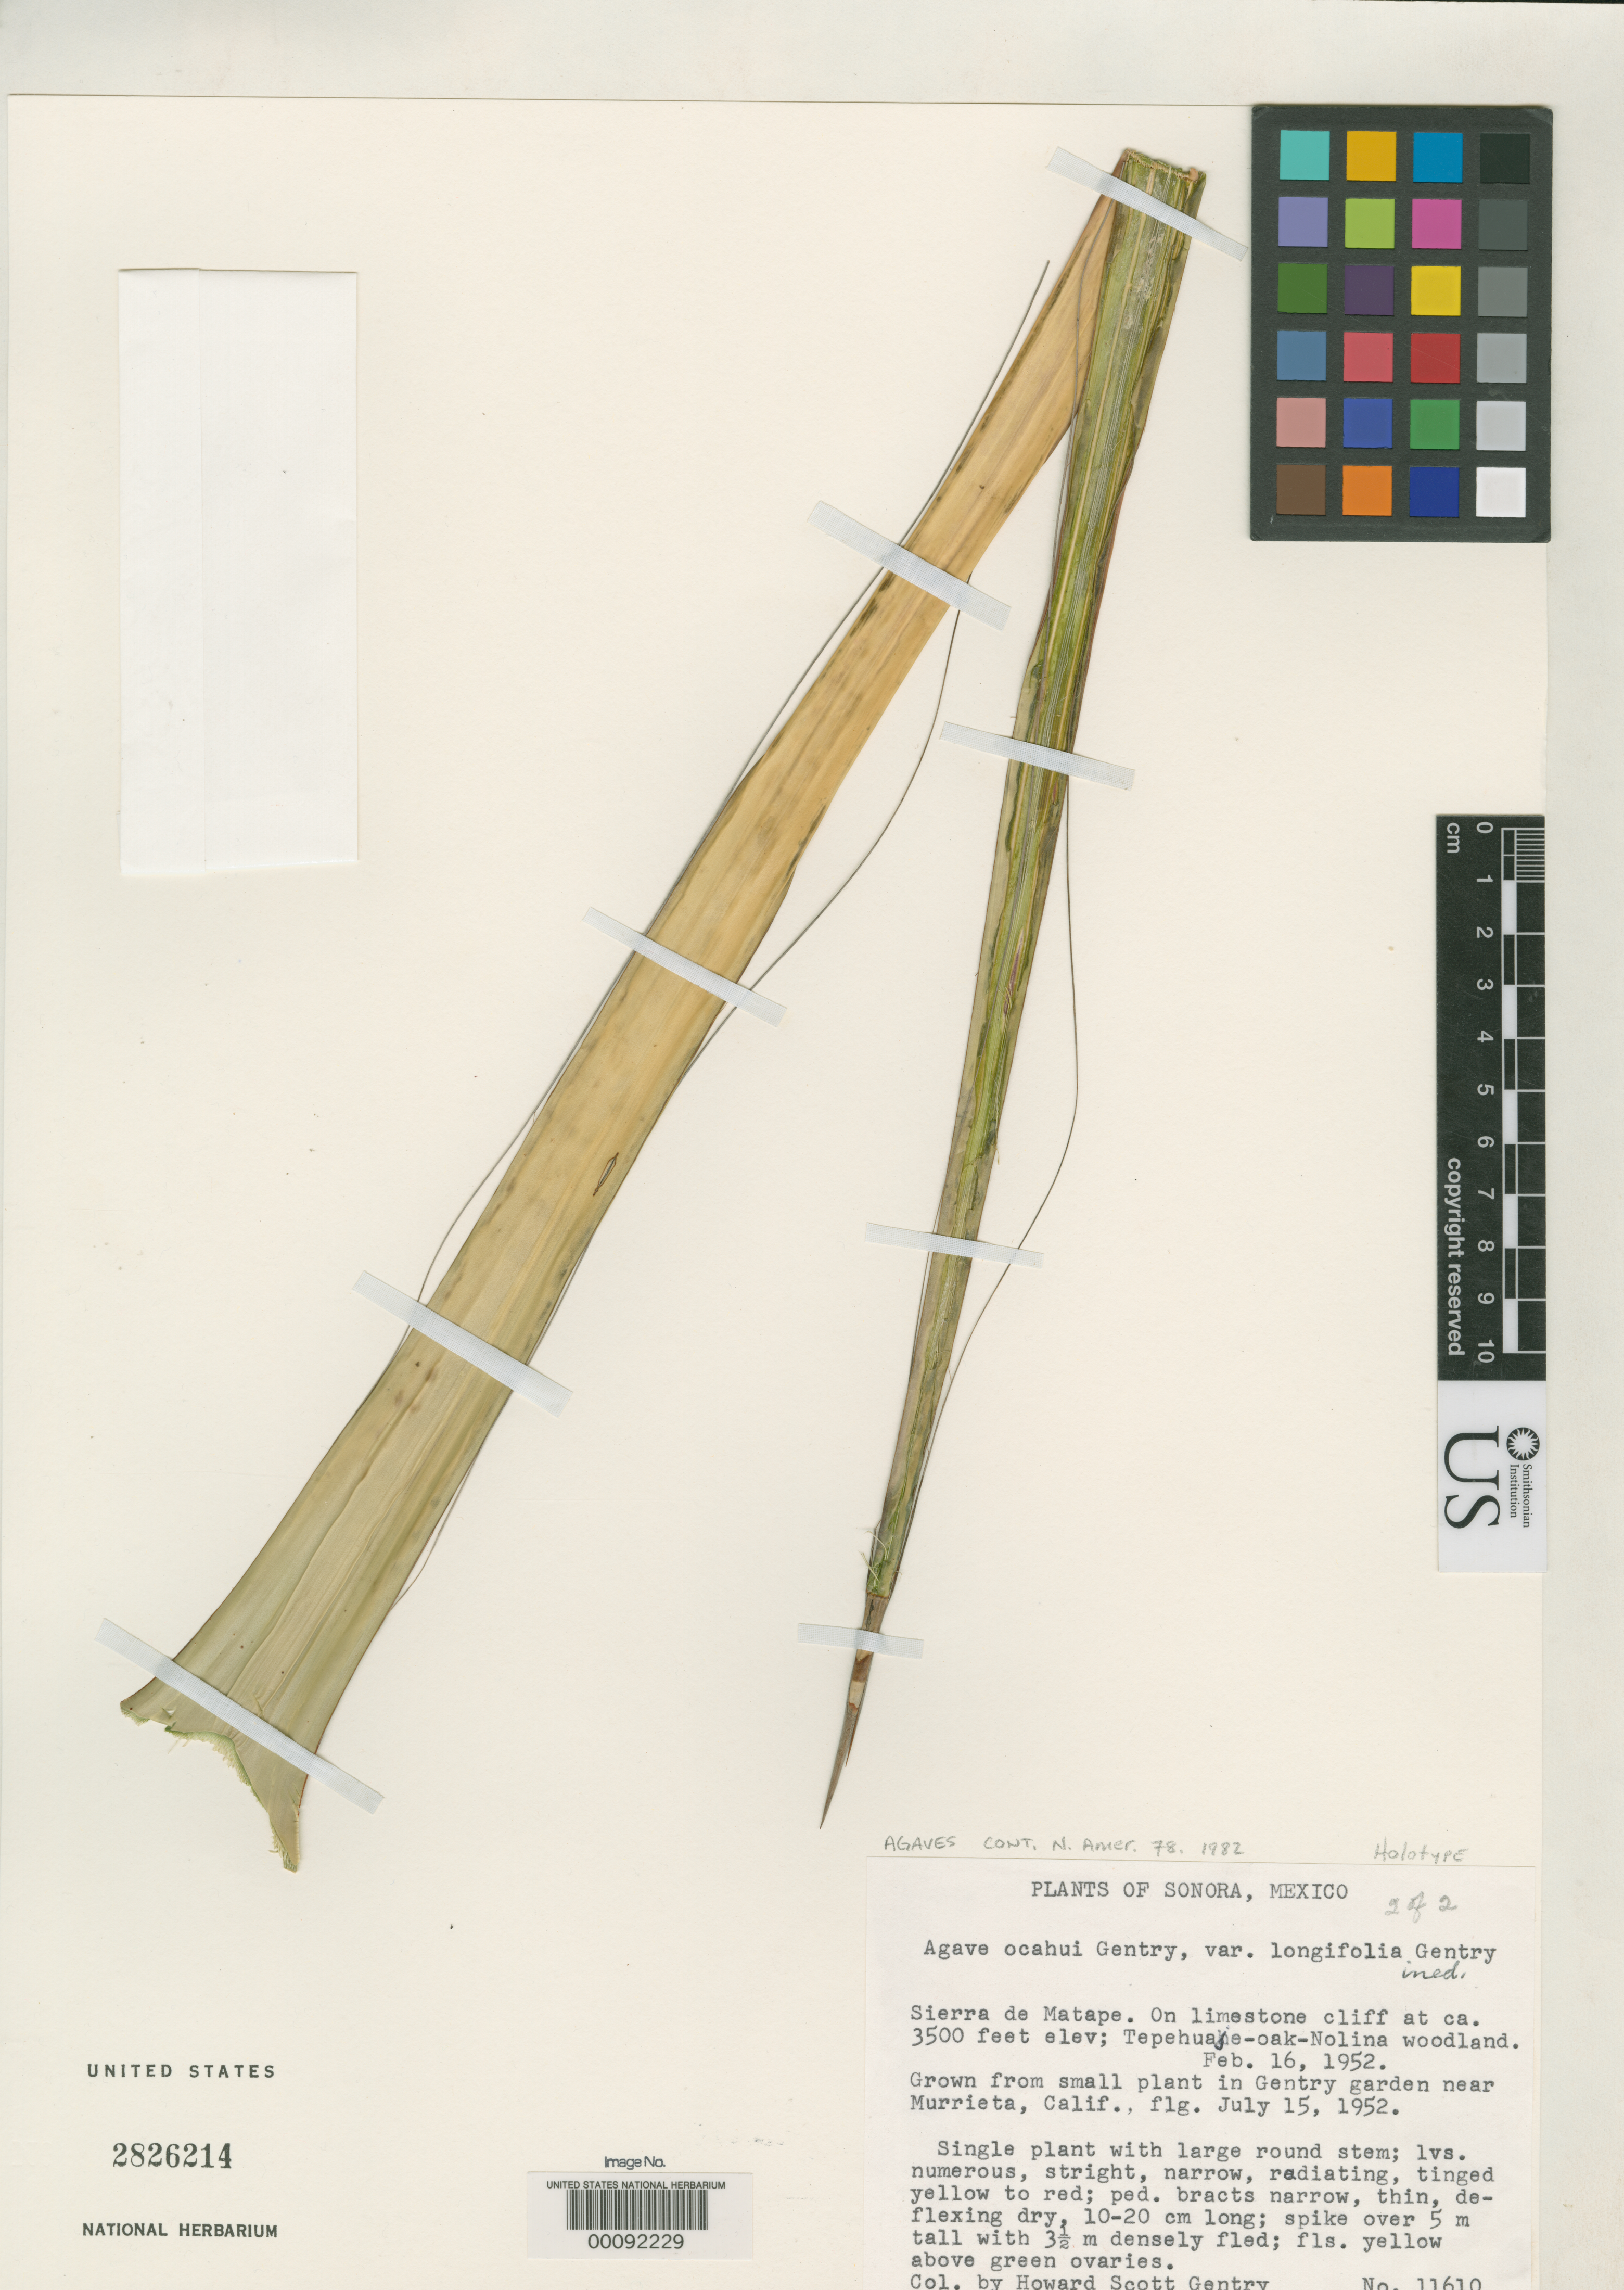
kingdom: Plantae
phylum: Tracheophyta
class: Liliopsida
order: Asparagales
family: Asparagaceae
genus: Agave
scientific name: Agave ocahui var. longifolia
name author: Gentry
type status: Holotype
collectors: H. S. Gentry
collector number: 11610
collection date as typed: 16 Feb 1952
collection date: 1952-02-16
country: Mexico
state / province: Sonora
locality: Sierra de Matape.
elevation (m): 1067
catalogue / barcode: US 2626214